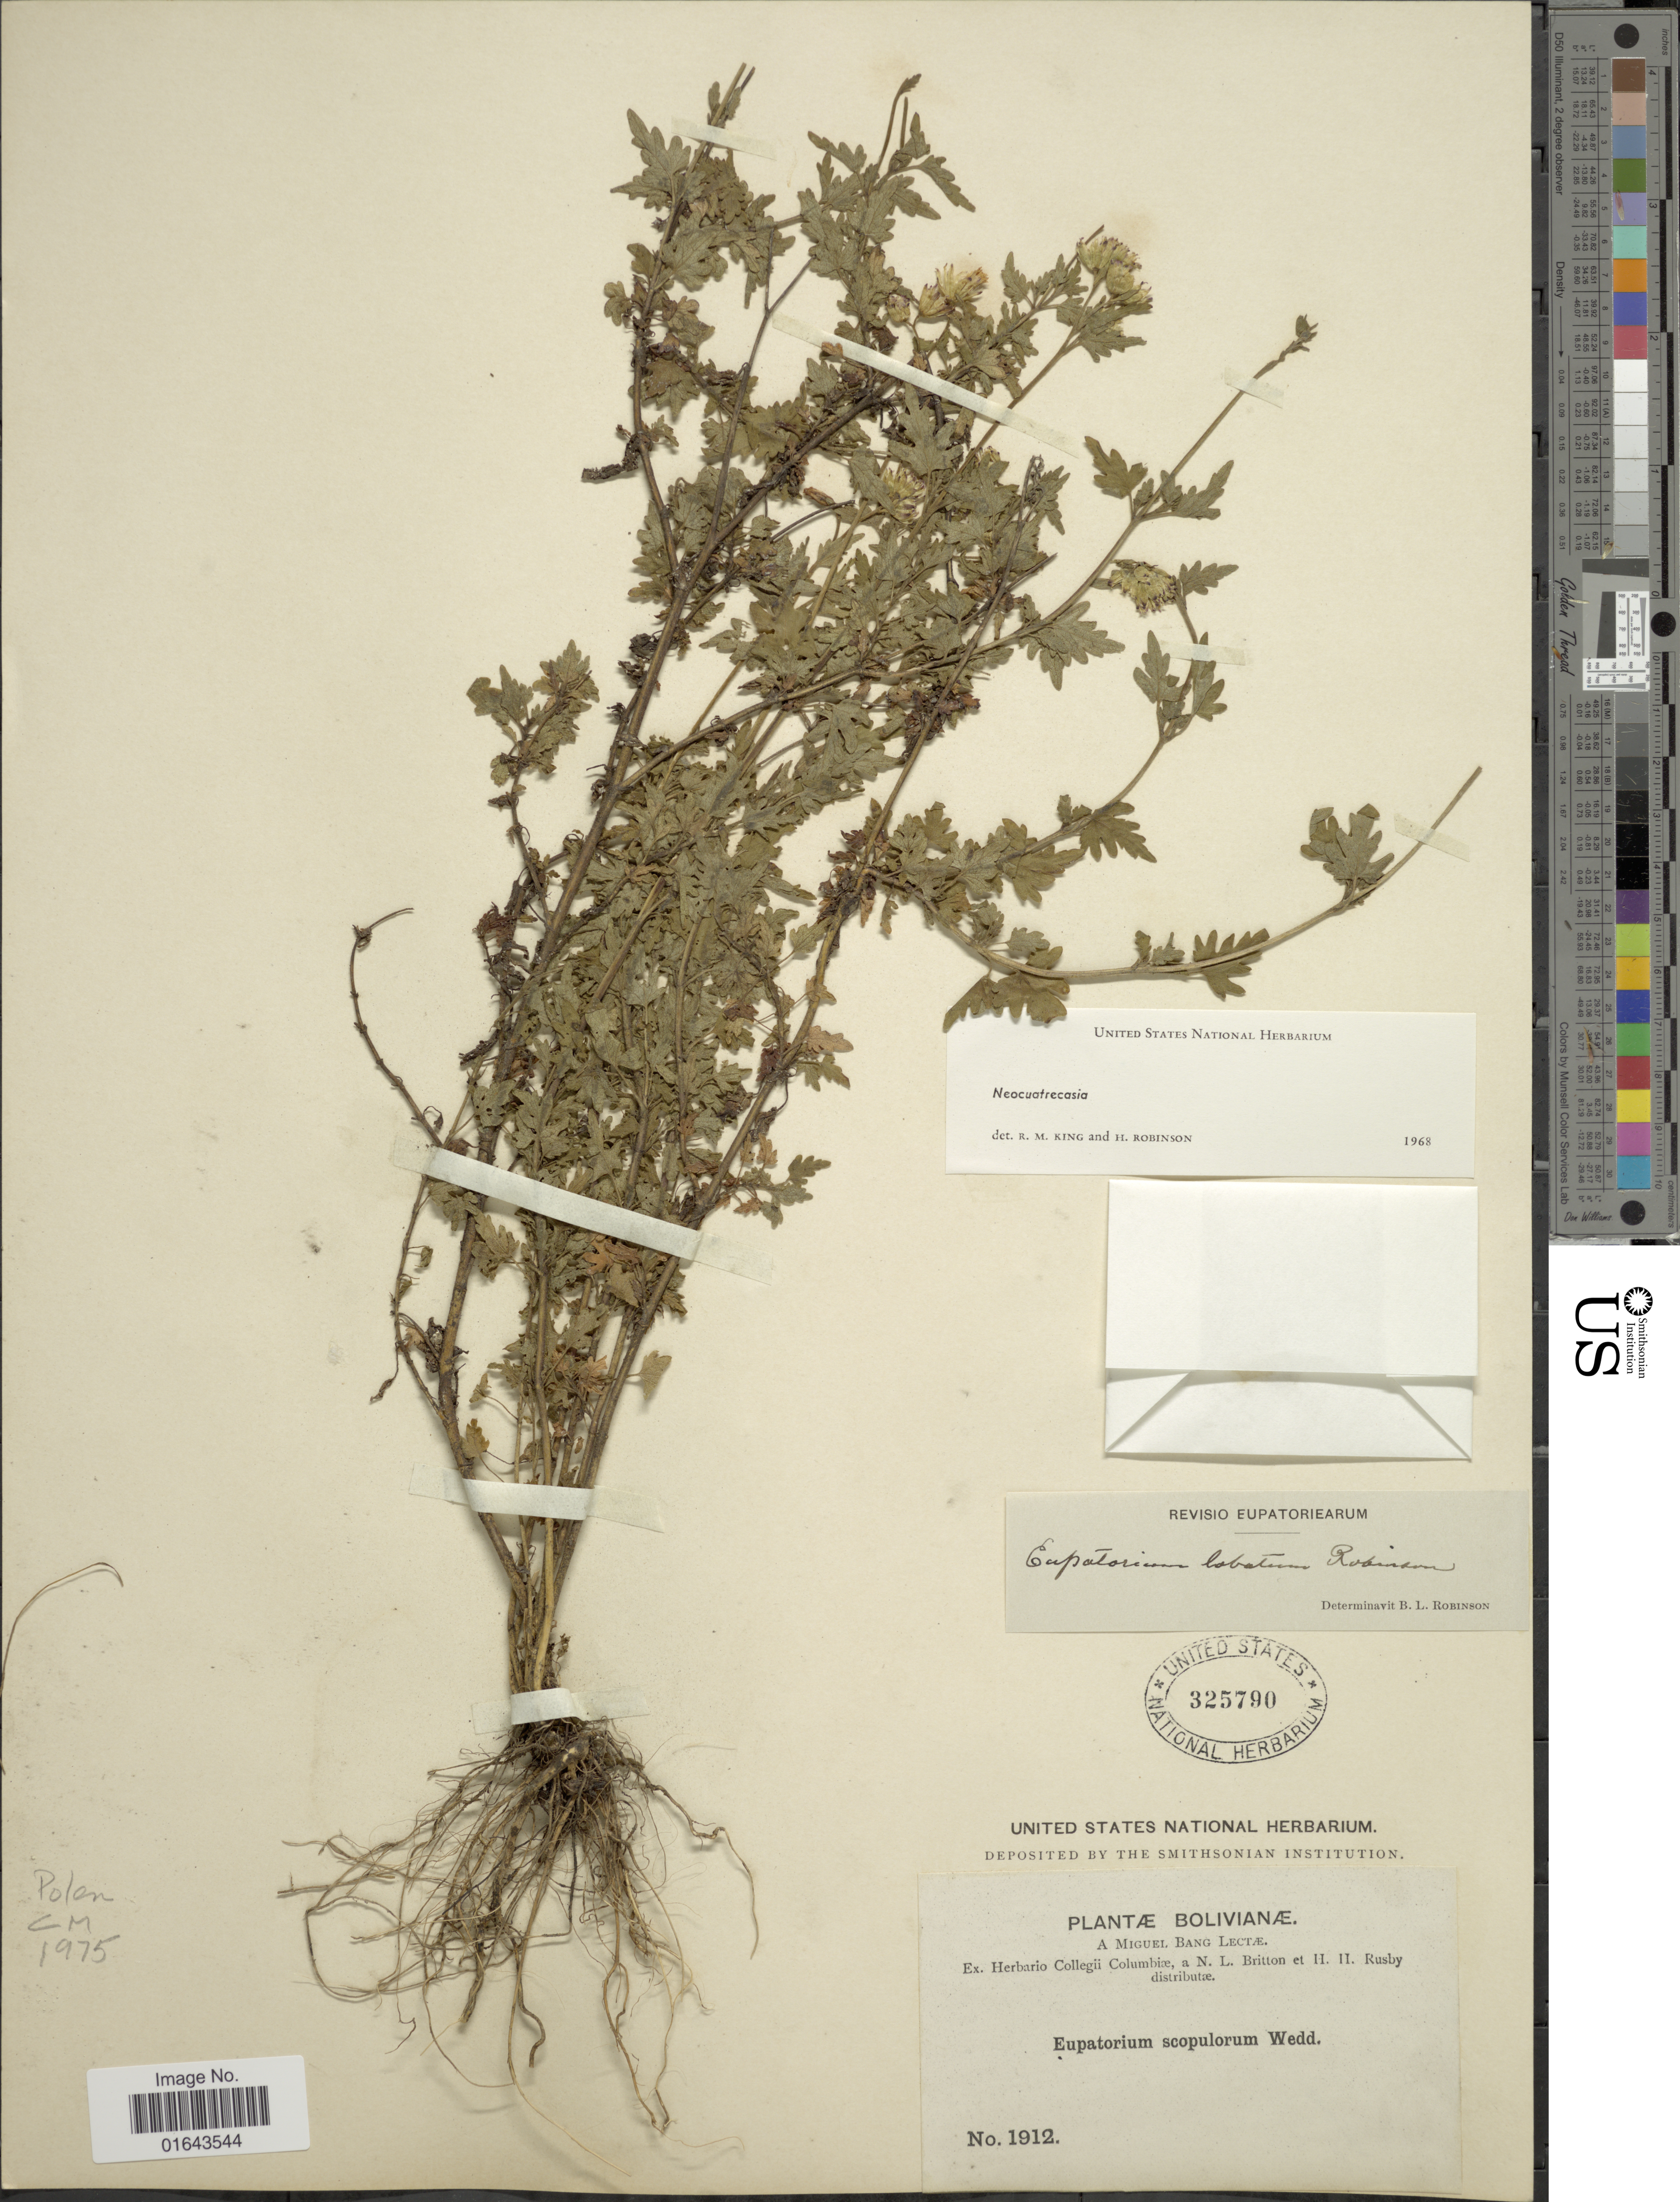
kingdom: Plantae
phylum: Tracheophyta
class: Magnoliopsida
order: Asterales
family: Asteraceae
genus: Neocuatrecasia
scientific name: Neocuatrecasia lobata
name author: (B.L. Rob.) R.M. King & H. Rob.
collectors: M. Bang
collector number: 1912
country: Bolivia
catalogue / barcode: US 325790